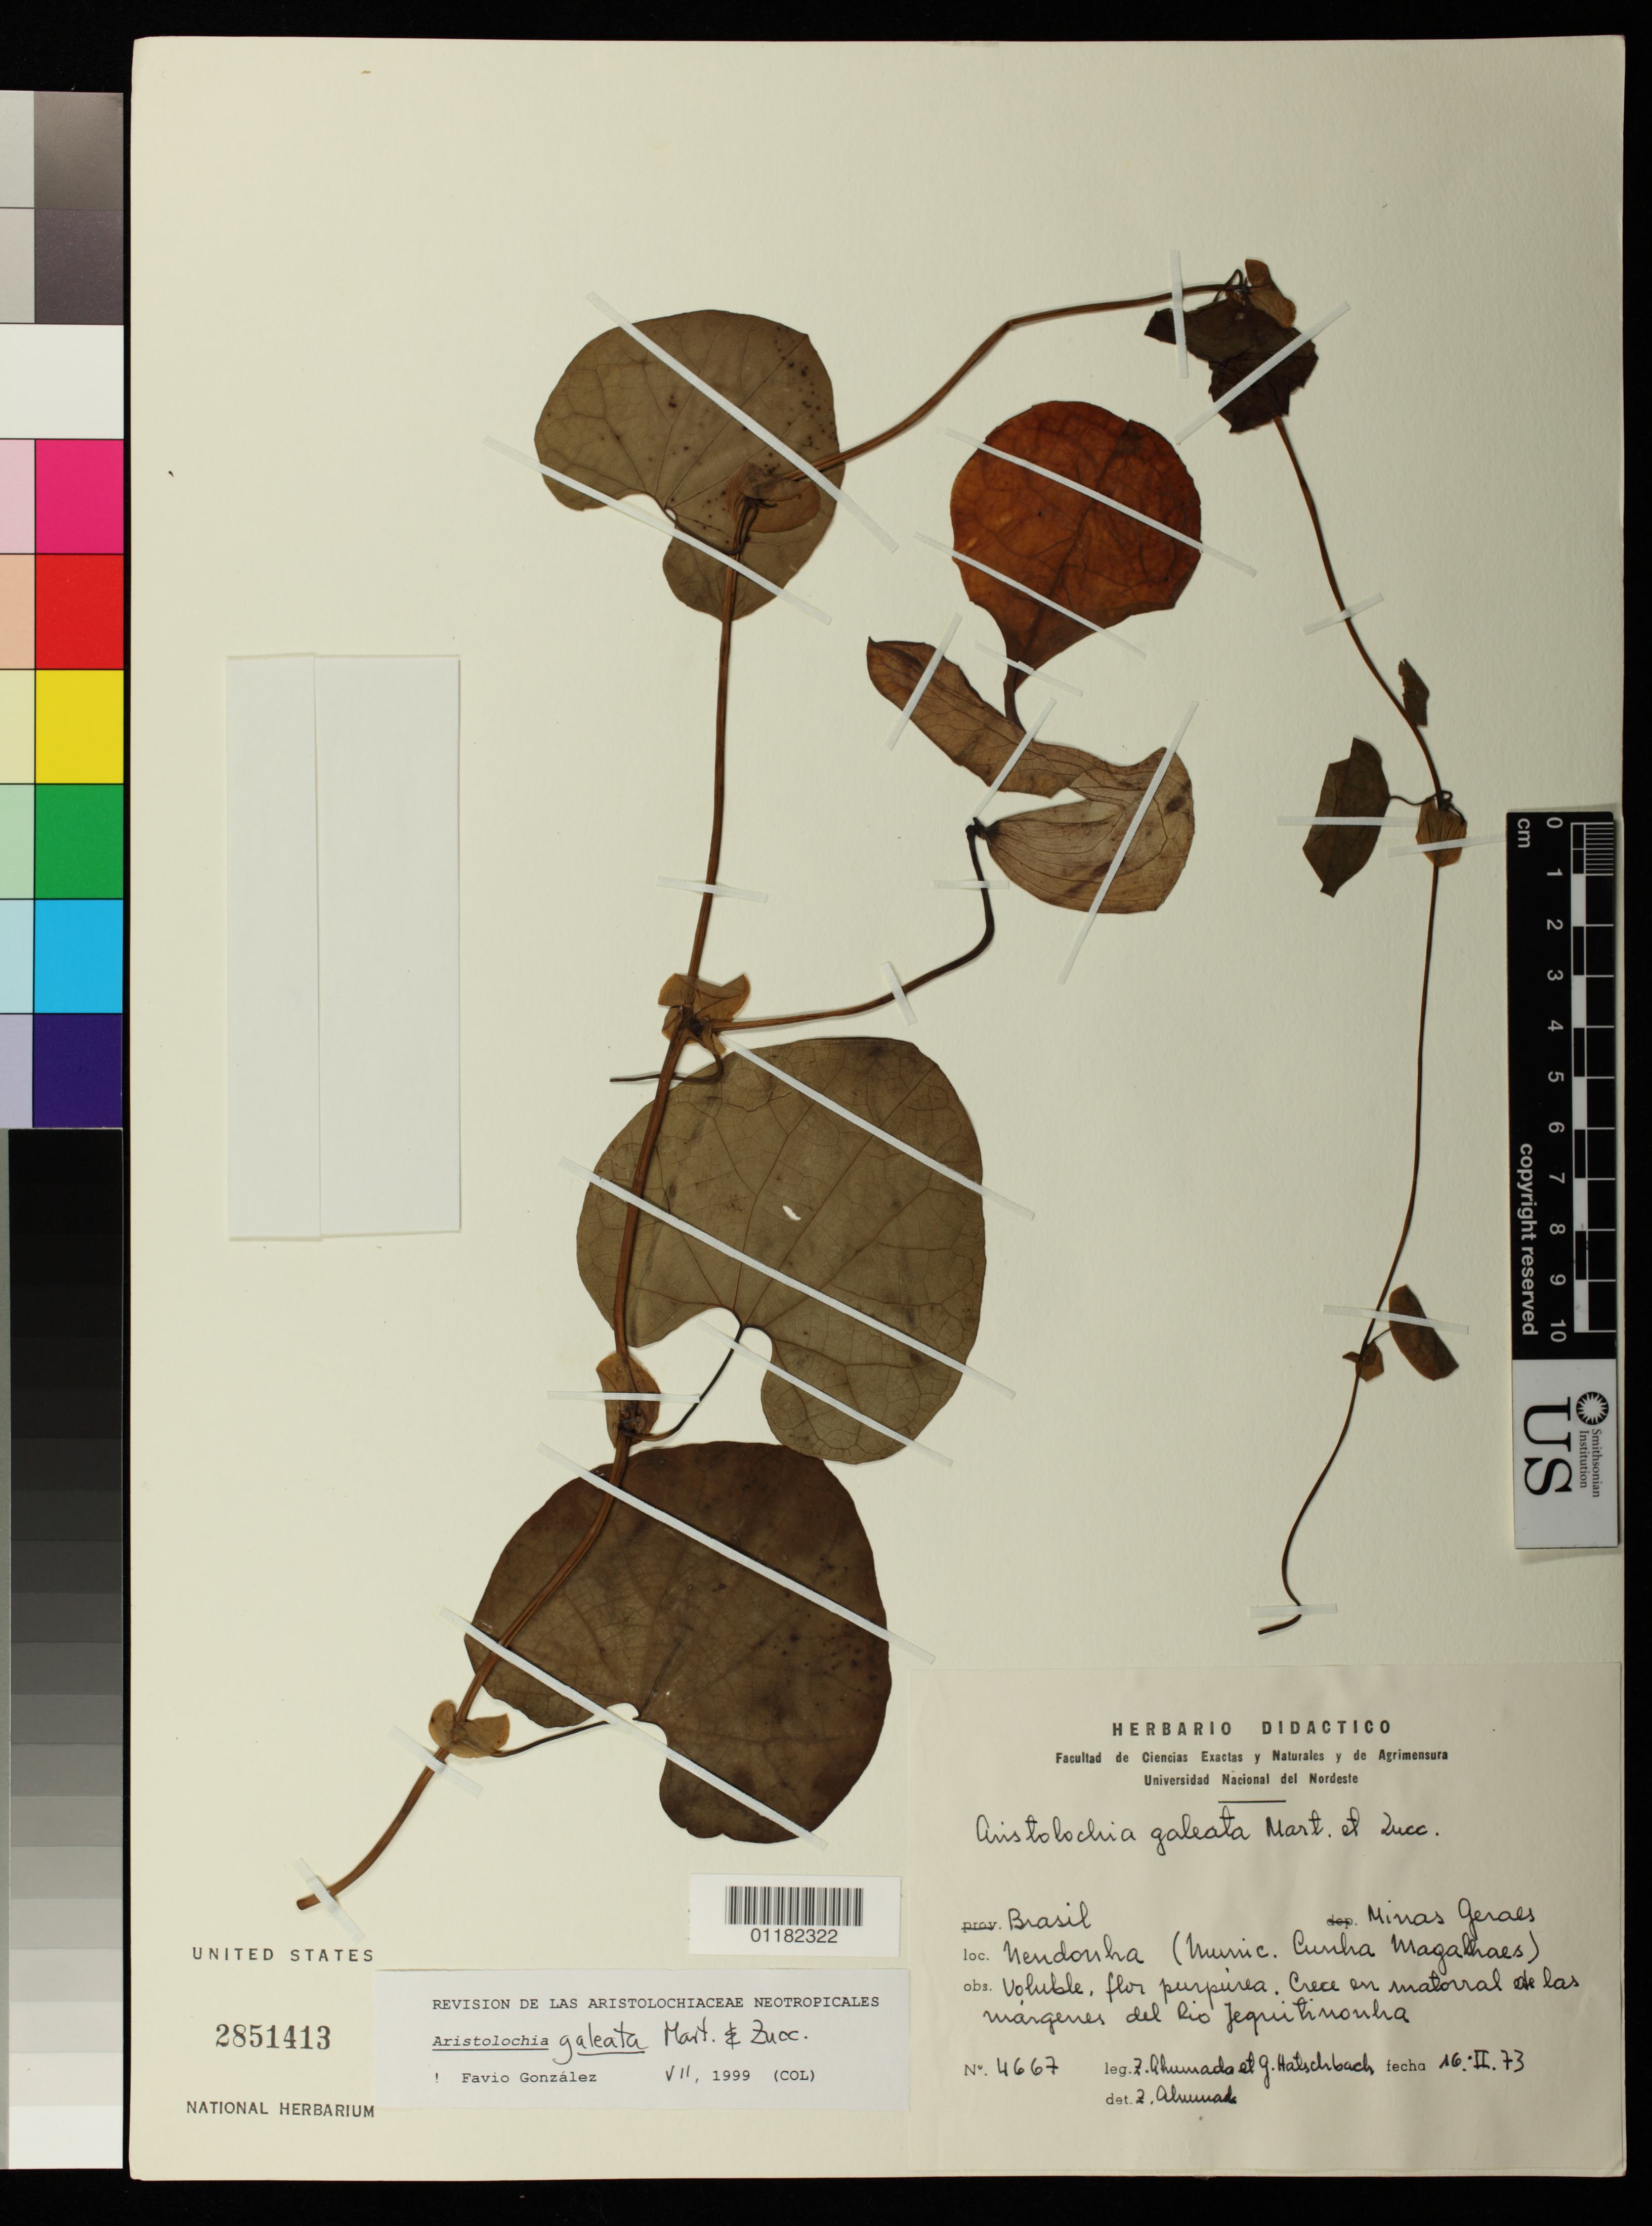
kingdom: Plantae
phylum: Tracheophyta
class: Magnoliopsida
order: Piperales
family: Aristolochiaceae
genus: Aristolochia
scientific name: Aristolochia galeata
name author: Moritzi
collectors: Z. Ahumada & G. Hatschbach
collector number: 4667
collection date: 1973-02-16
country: Brazil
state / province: Minas Gerais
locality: Mendanha (Munic. Cunha Magalhaes) Margenes del Rio Jequitinonha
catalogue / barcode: US 2851413